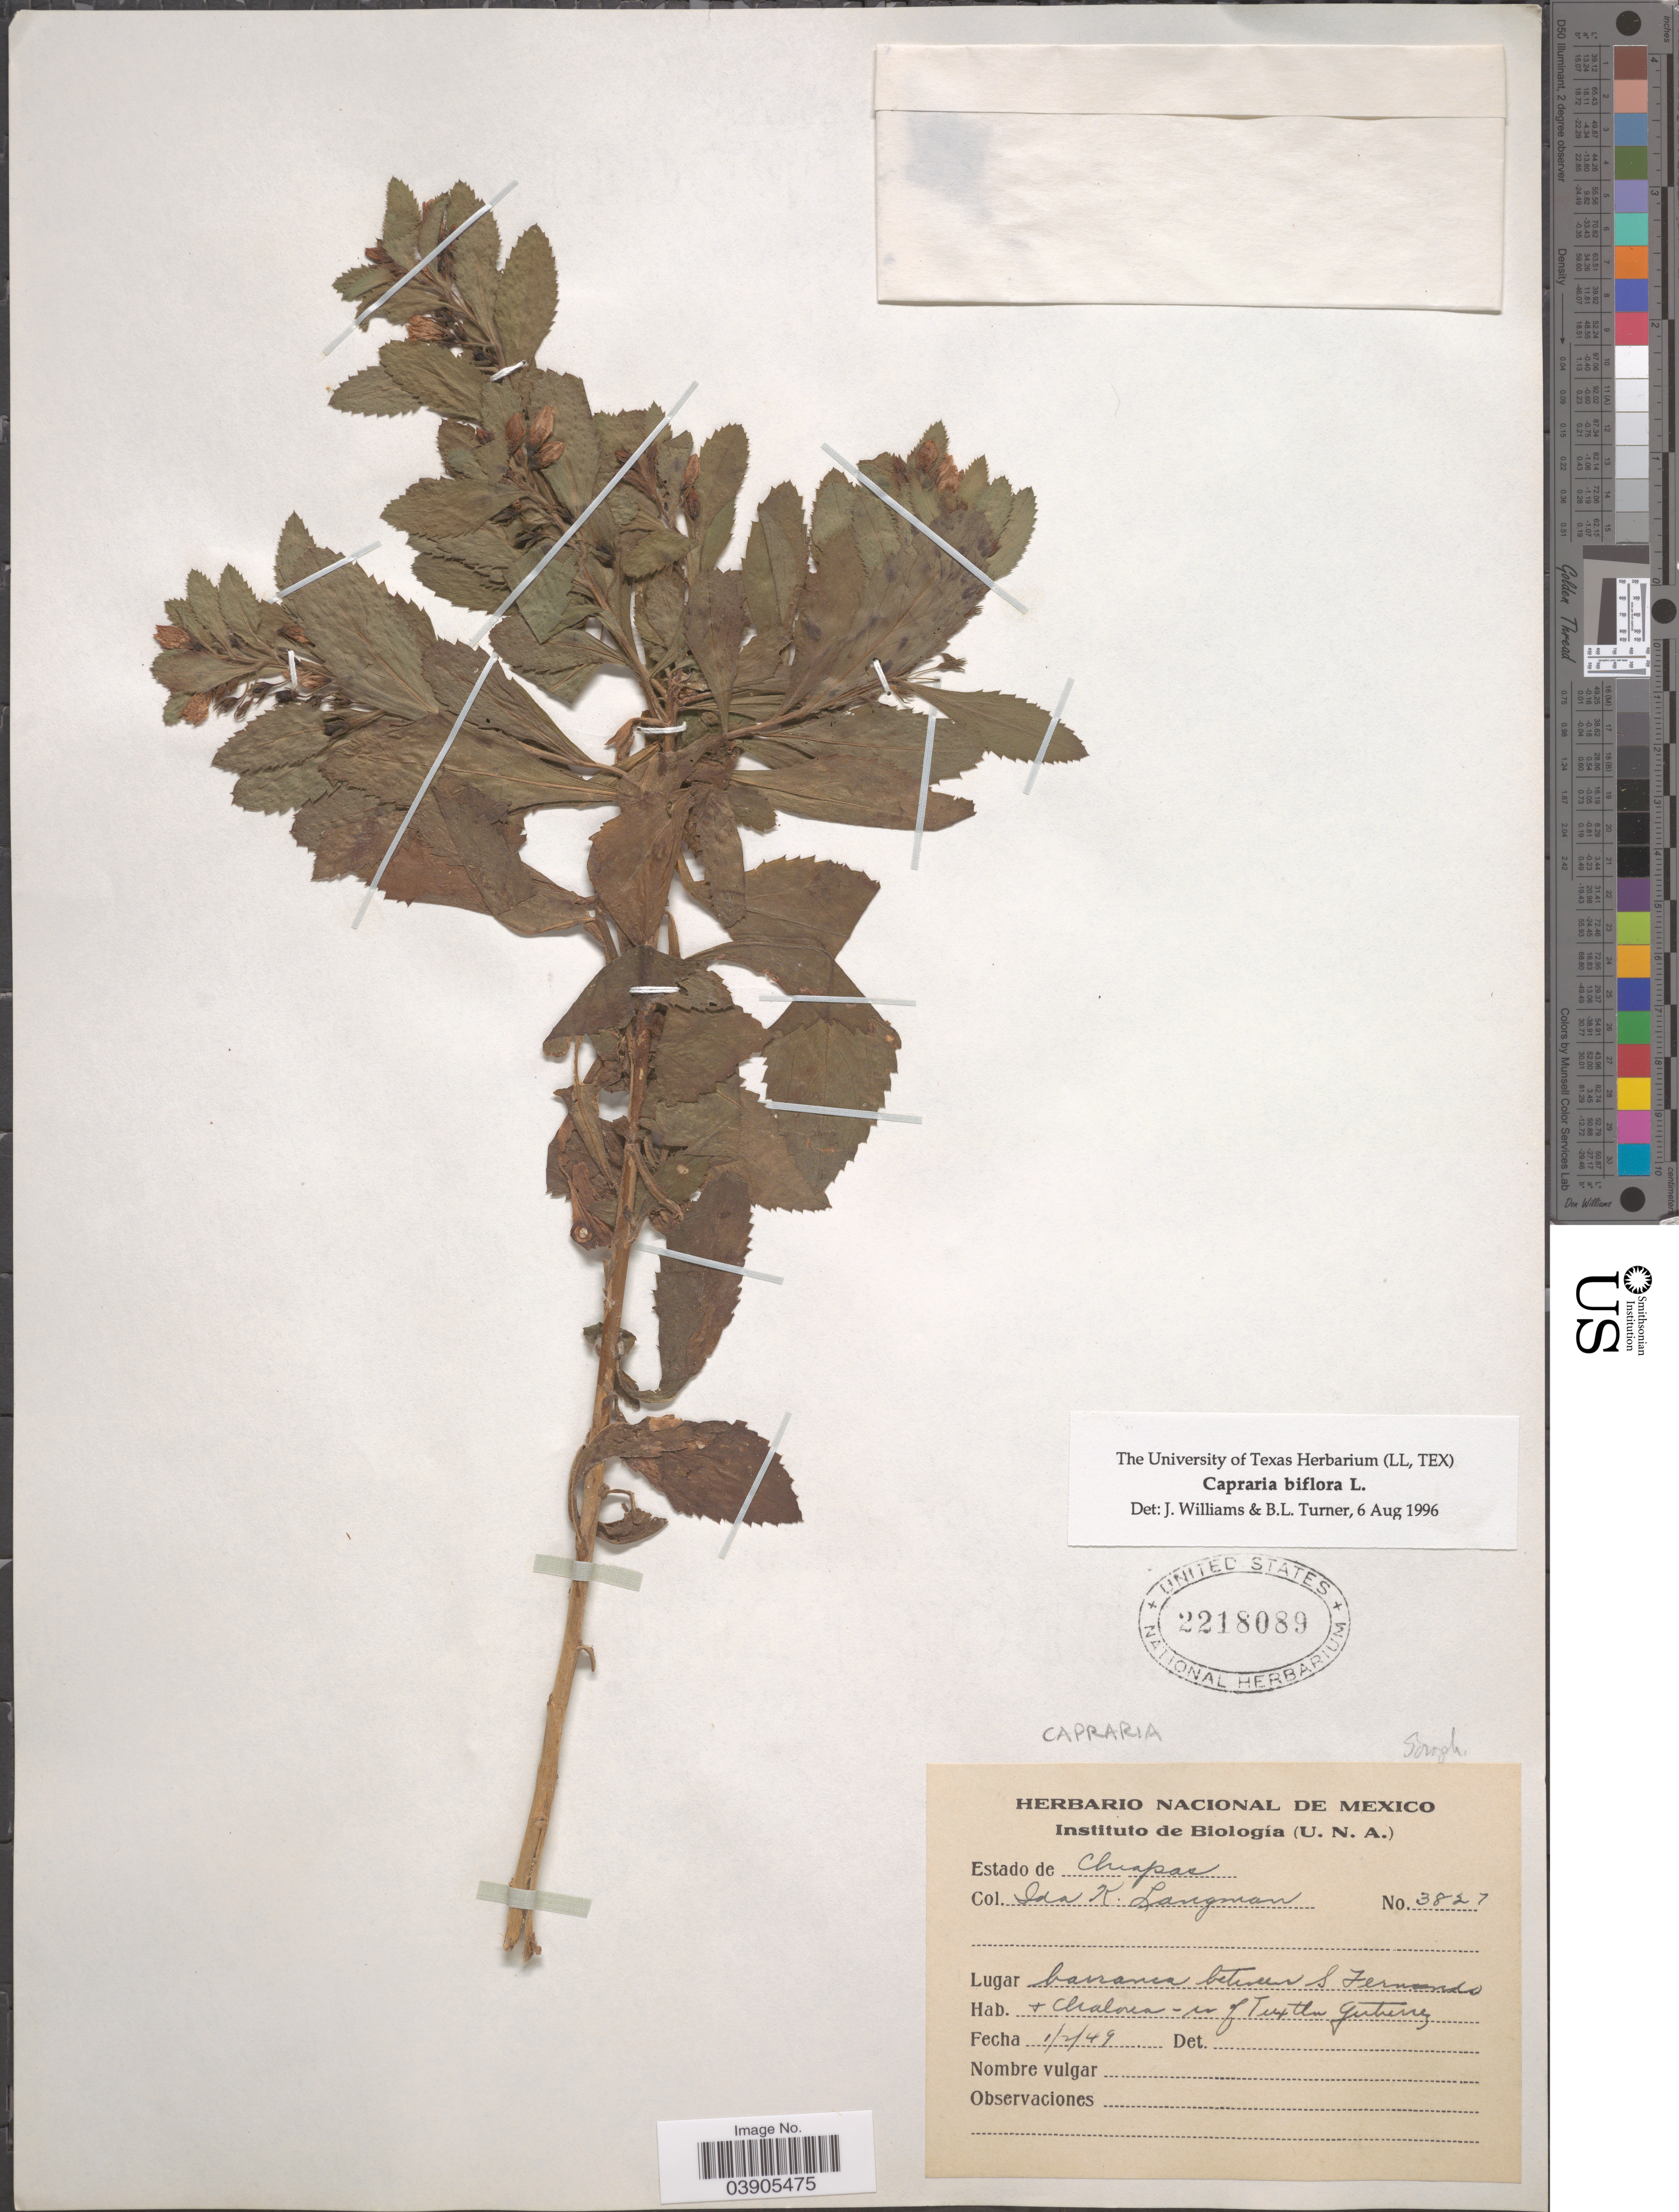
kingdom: Plantae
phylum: Tracheophyta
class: Magnoliopsida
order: Lamiales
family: Scrophulariaceae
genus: Capraria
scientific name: Capraria biflora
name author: L.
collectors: I. K. Langman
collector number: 3827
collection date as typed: Transcribed d/m/y: 1/2/49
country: Mexico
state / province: Chiapas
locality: Barranca between S Fernando & Chalaca- in of Tuxtla Gutiérrez.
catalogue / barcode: US 2218089